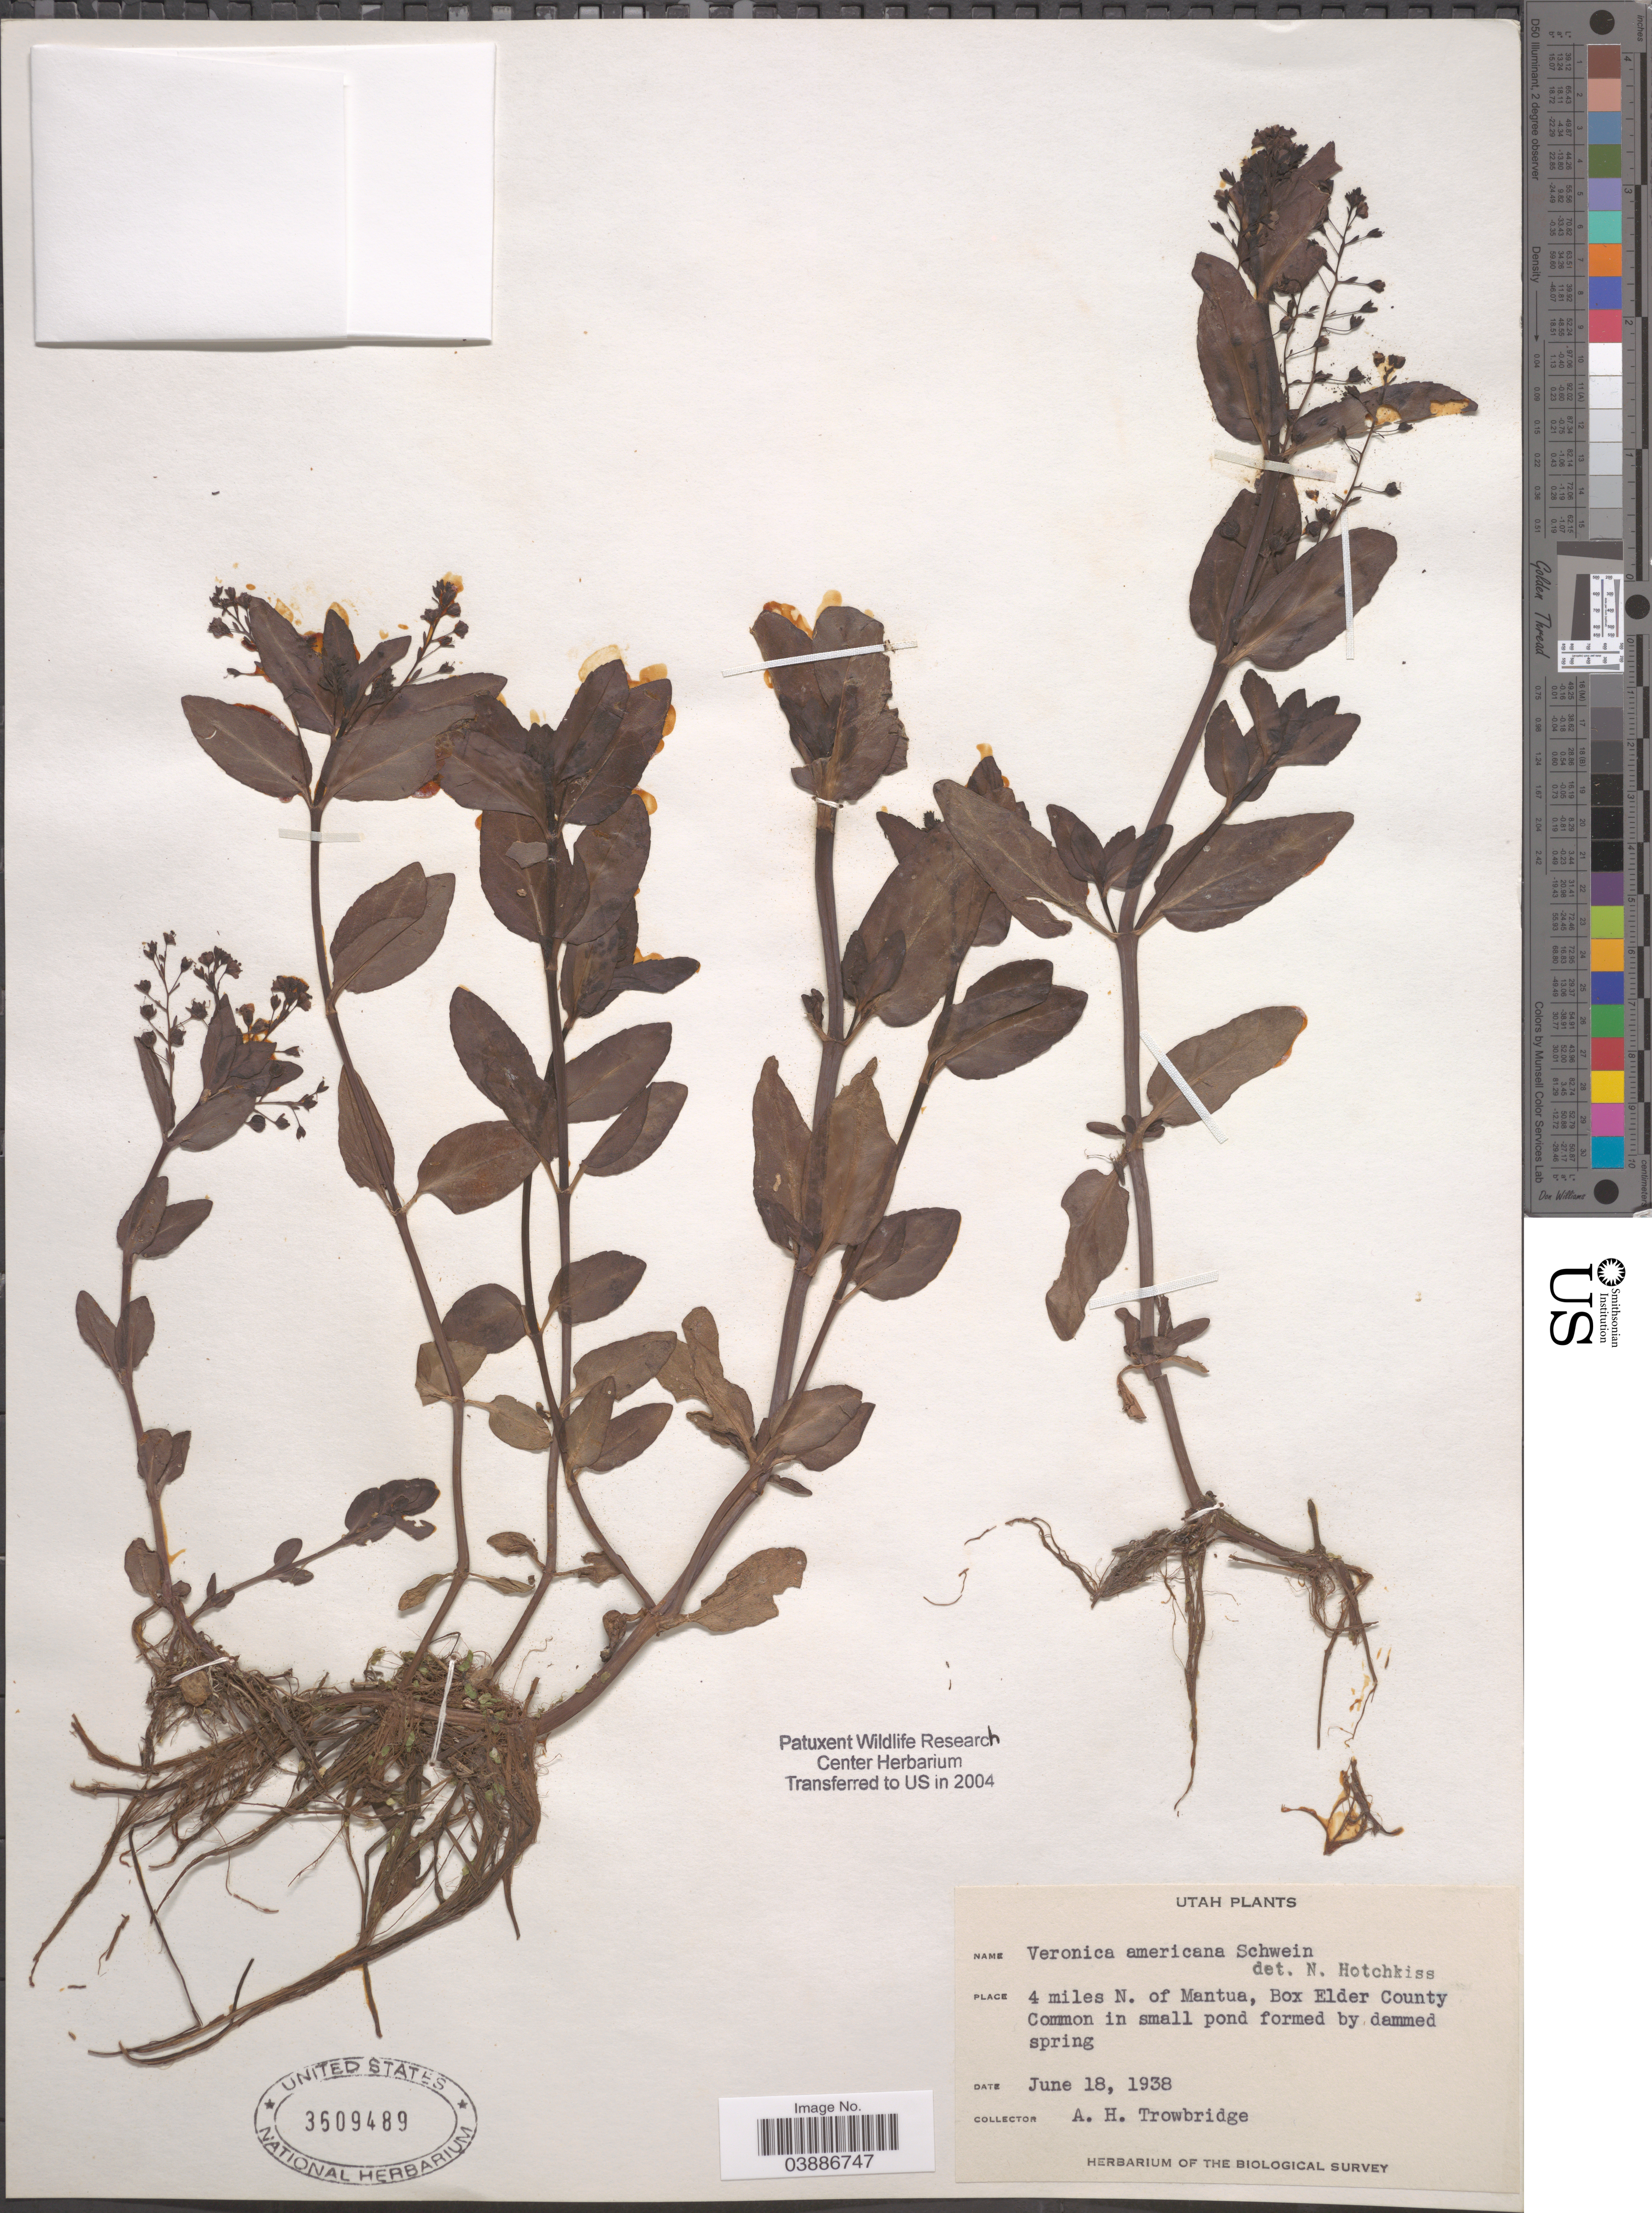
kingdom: Plantae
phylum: Tracheophyta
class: Magnoliopsida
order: Lamiales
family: Plantaginaceae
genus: Veronica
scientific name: Veronica americana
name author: Schwein. ex Benth.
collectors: A. H. Trowbridge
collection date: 1938-06-18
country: United States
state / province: Utah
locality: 4 miles N. of Mantua, Box Elder County.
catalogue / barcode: US 3609489